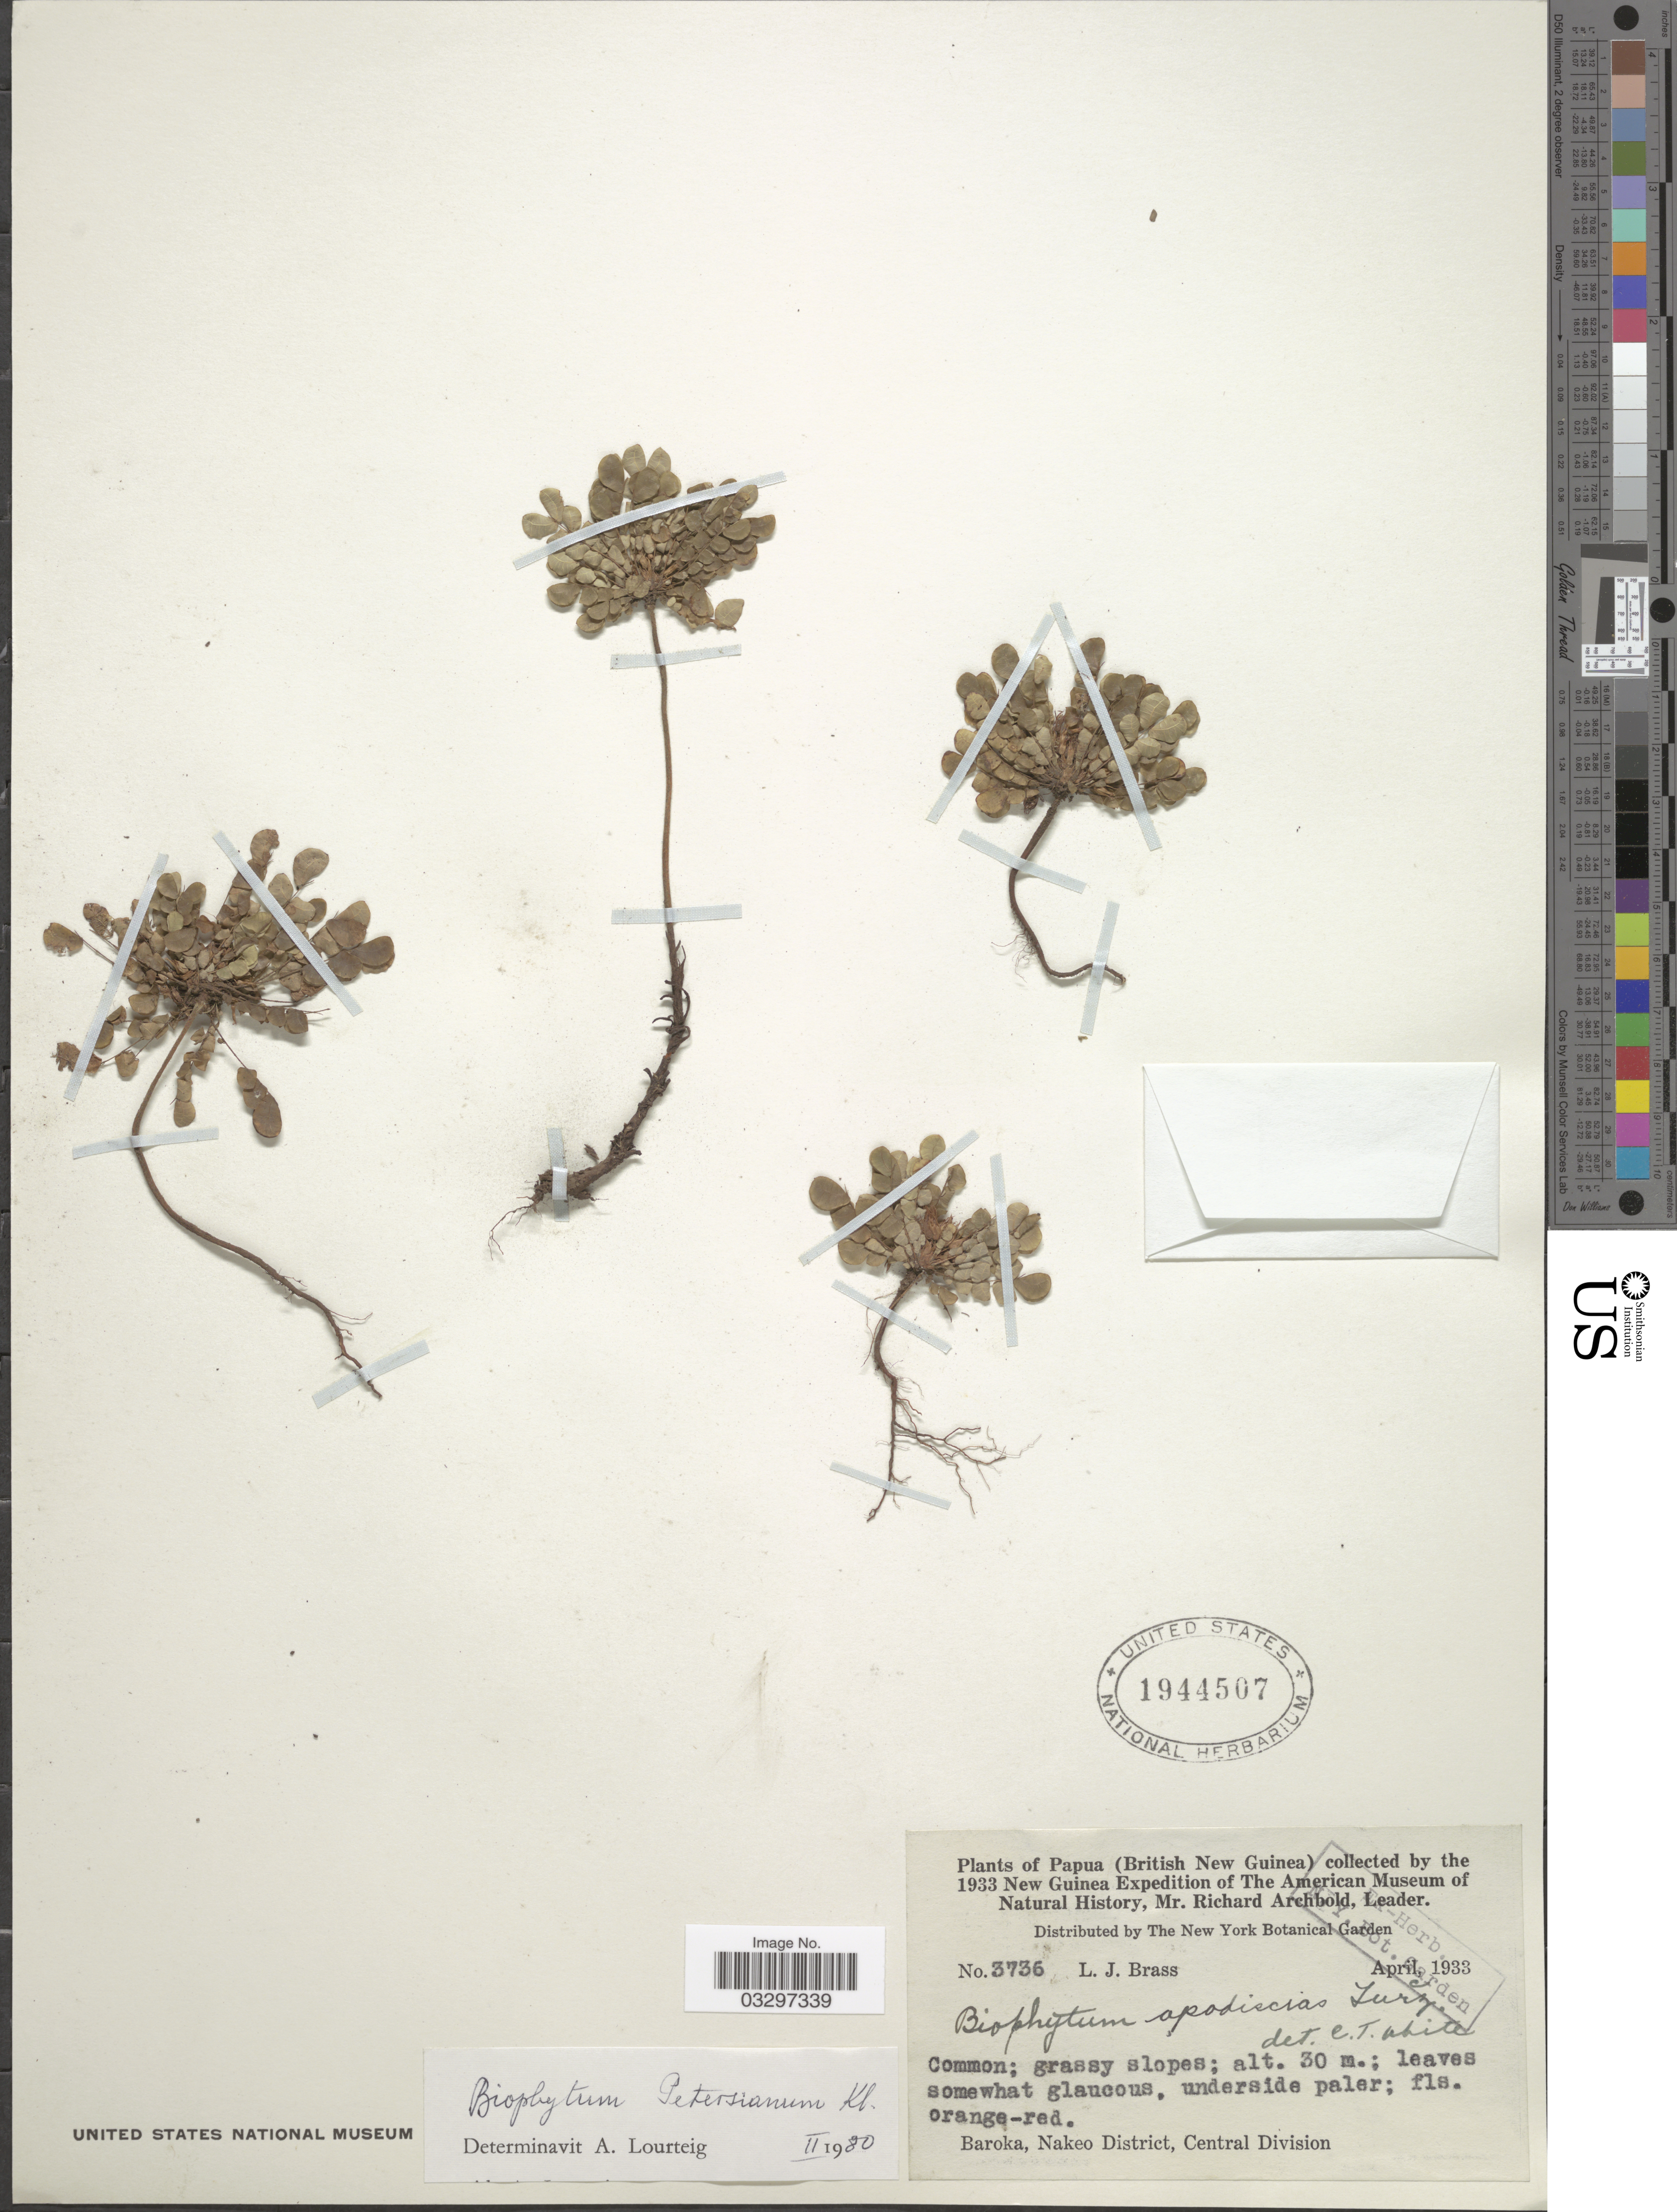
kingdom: Plantae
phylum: Tracheophyta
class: Magnoliopsida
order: Oxalidales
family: Oxalidaceae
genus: Biophytum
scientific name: Biophytum petersianum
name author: Klotzsch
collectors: L. J. Brass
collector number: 3736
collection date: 1933-04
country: Papua New Guinea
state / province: Central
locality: Papua (British New Guinea). Baroko, Nakeo District, Central Division.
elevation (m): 30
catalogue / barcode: US 1944507